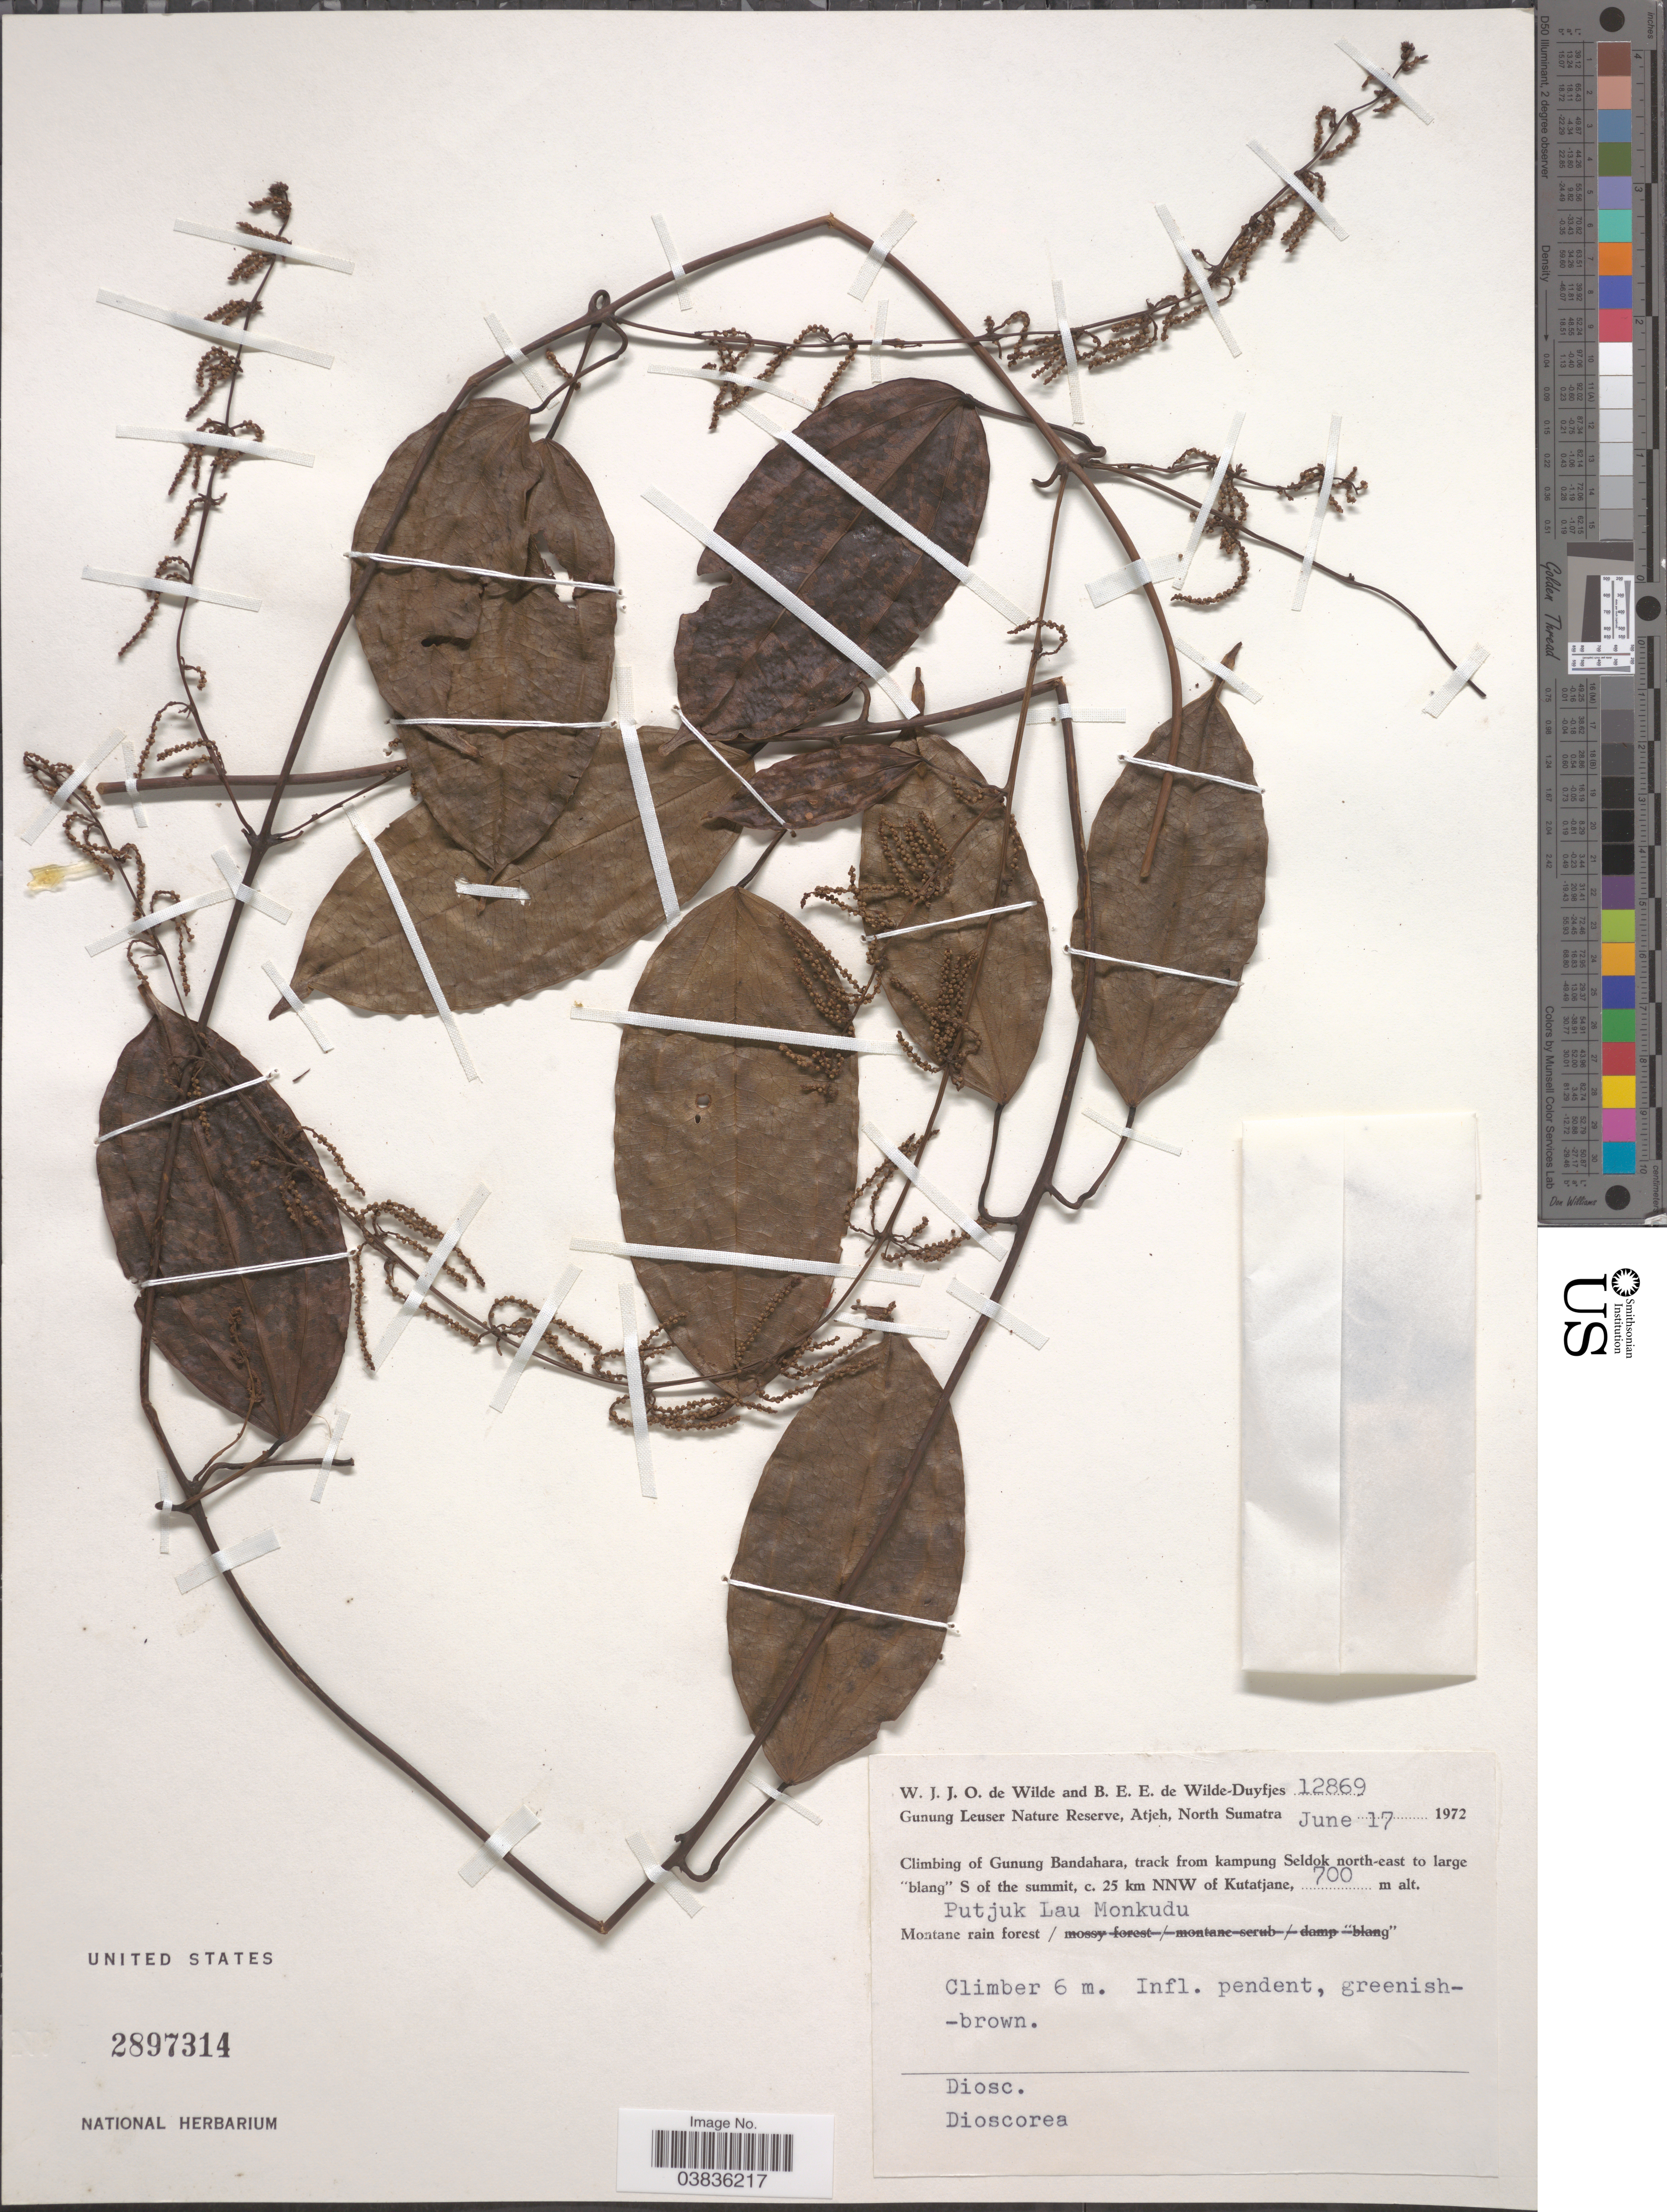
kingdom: Plantae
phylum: Tracheophyta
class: Liliopsida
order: Dioscoreales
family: Dioscoreaceae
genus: Dioscorea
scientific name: Dioscorea sp.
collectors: W. J. de Wilde & B. E. de Wilde-Duyfjes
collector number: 12869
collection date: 1972-06-17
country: Indonesia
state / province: Sumatra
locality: Gunung Leuser Nature Reserve, Atjeh, North Sumatra. Climbing of Gunung Bandahara, track from kampung Seldok north-east to large "blang" S of the summit, c. 25 km NNW of Kutatjane. Putjuk Lau Monkudu.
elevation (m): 700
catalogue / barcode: US 2897314